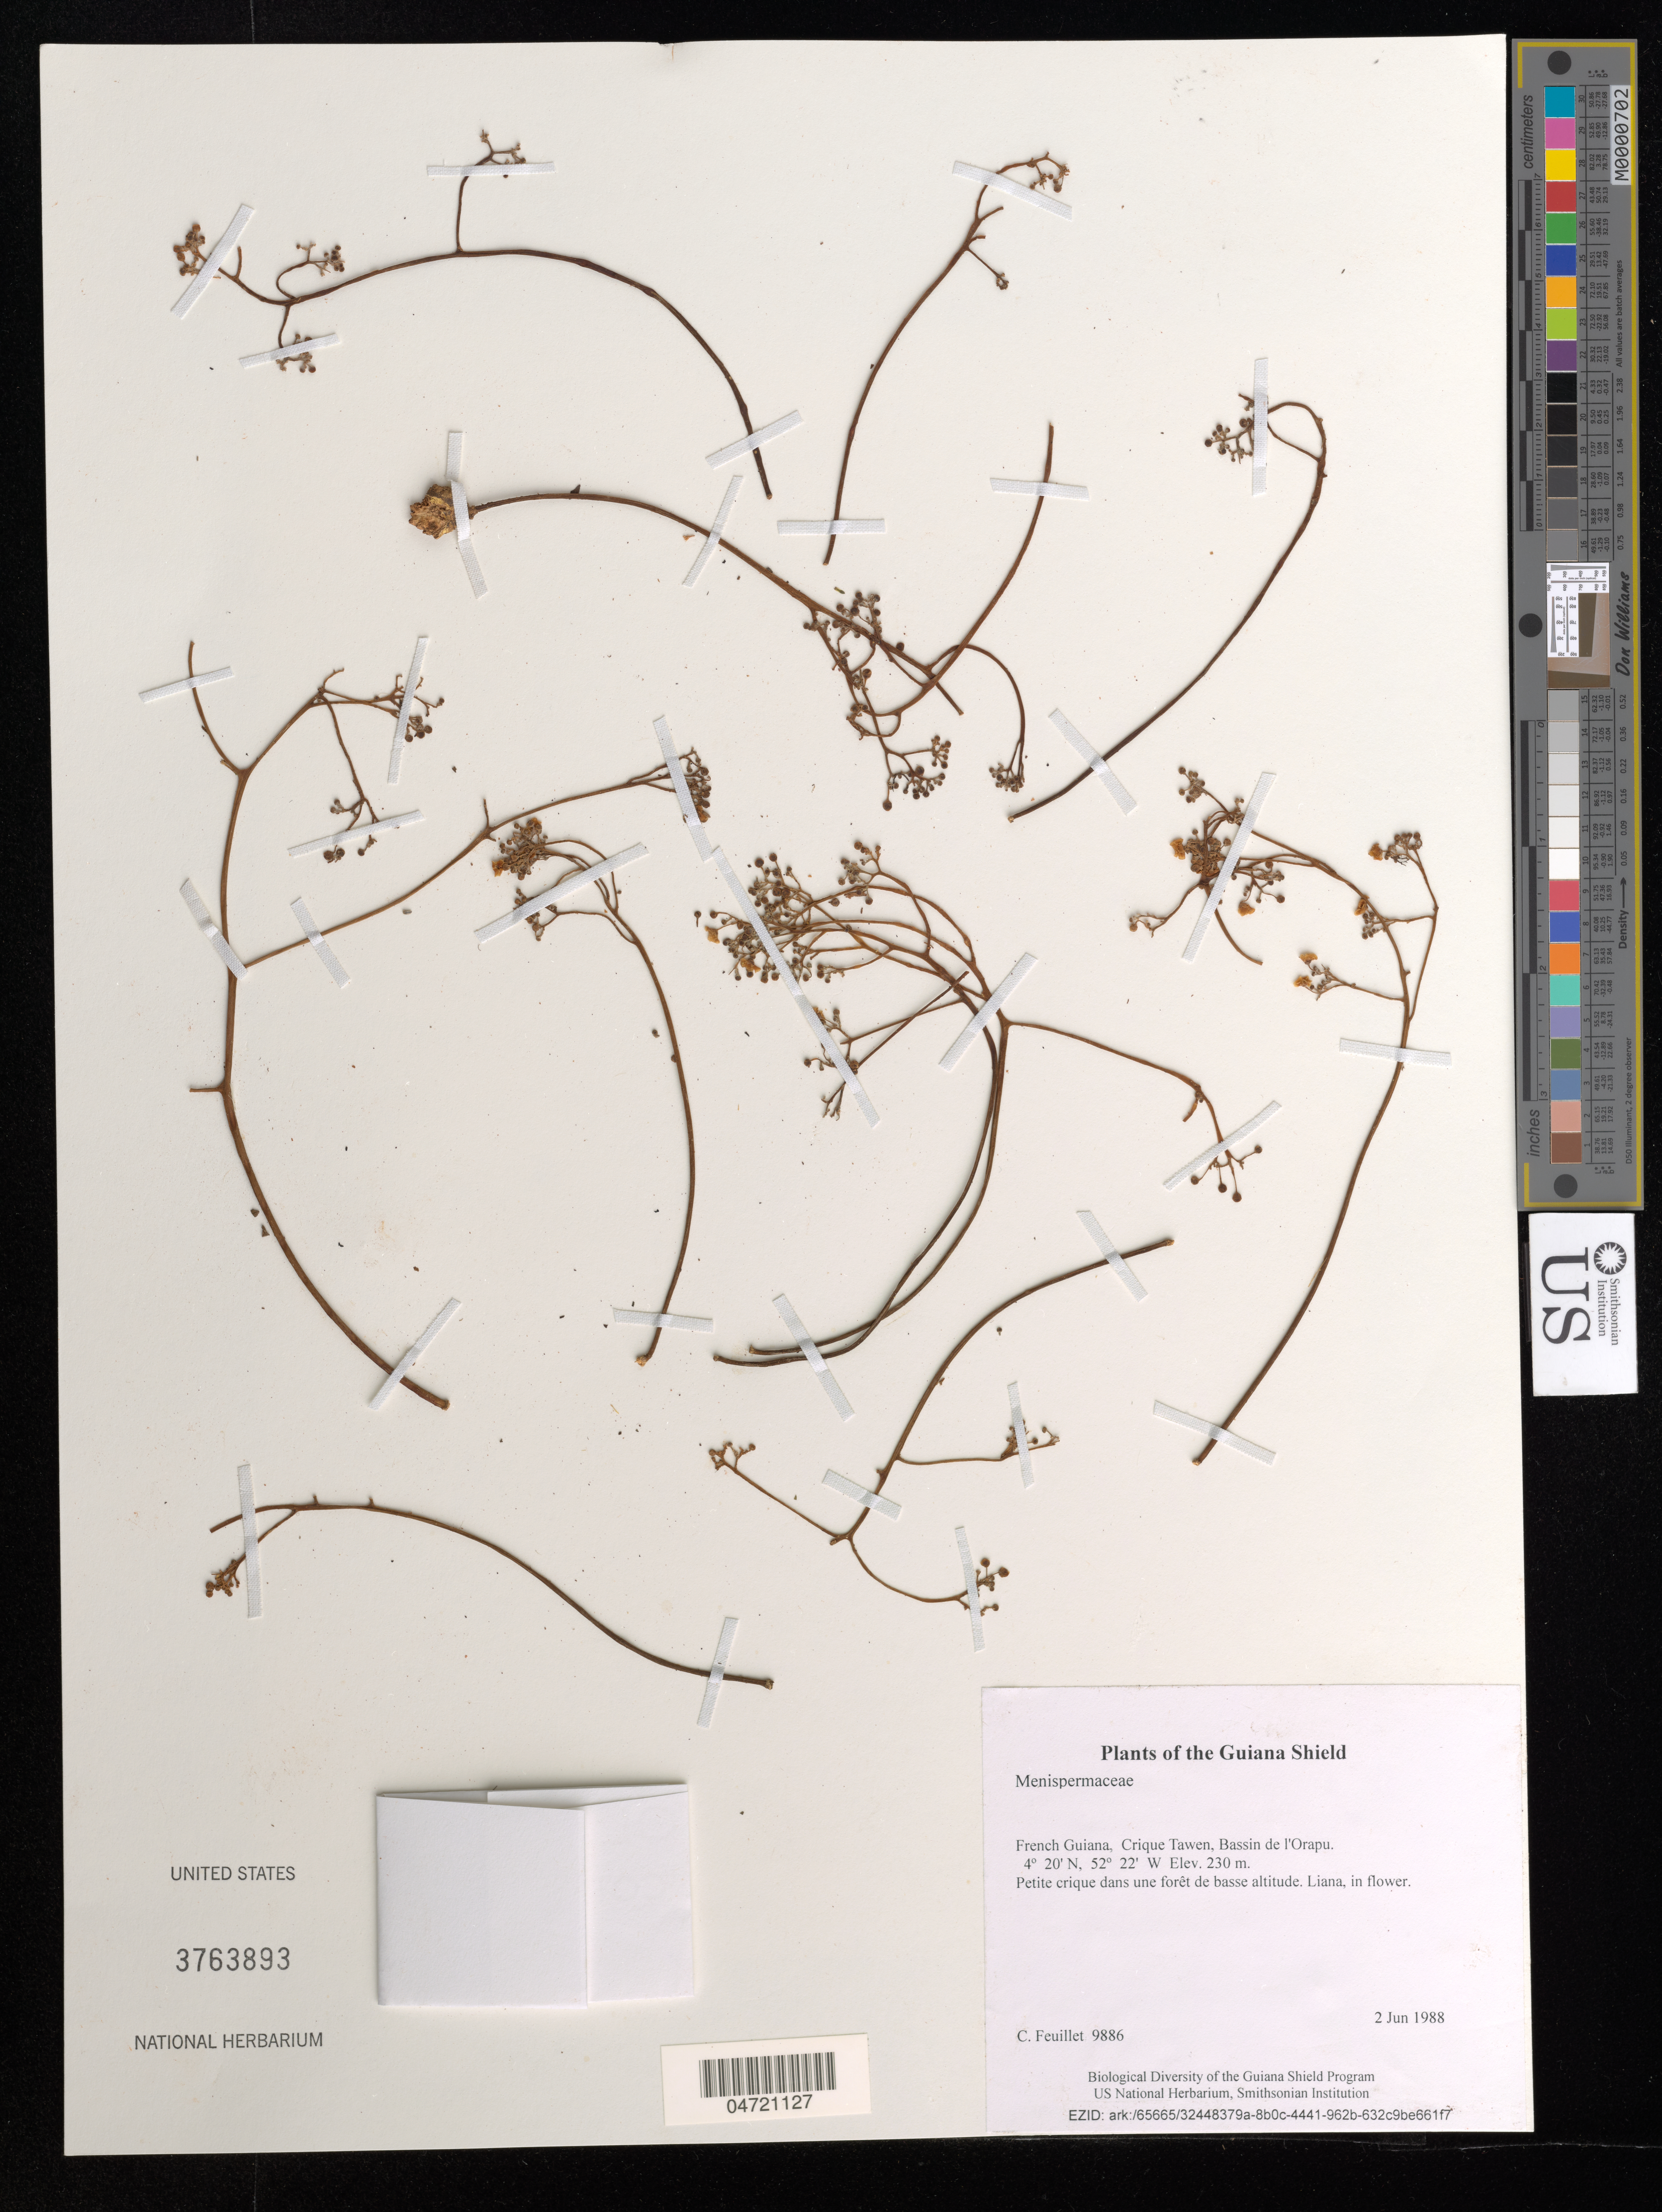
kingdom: Plantae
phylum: Tracheophyta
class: Magnoliopsida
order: Ranunculales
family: Menispermaceae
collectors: C. Feuillet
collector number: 9886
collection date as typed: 2 Jun 1988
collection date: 1988-06-02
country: French Guiana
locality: Crique Tawen, Bassin de l'Orapu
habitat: Petite crique dans une forêt de basse altitude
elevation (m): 230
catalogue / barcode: US 3763893